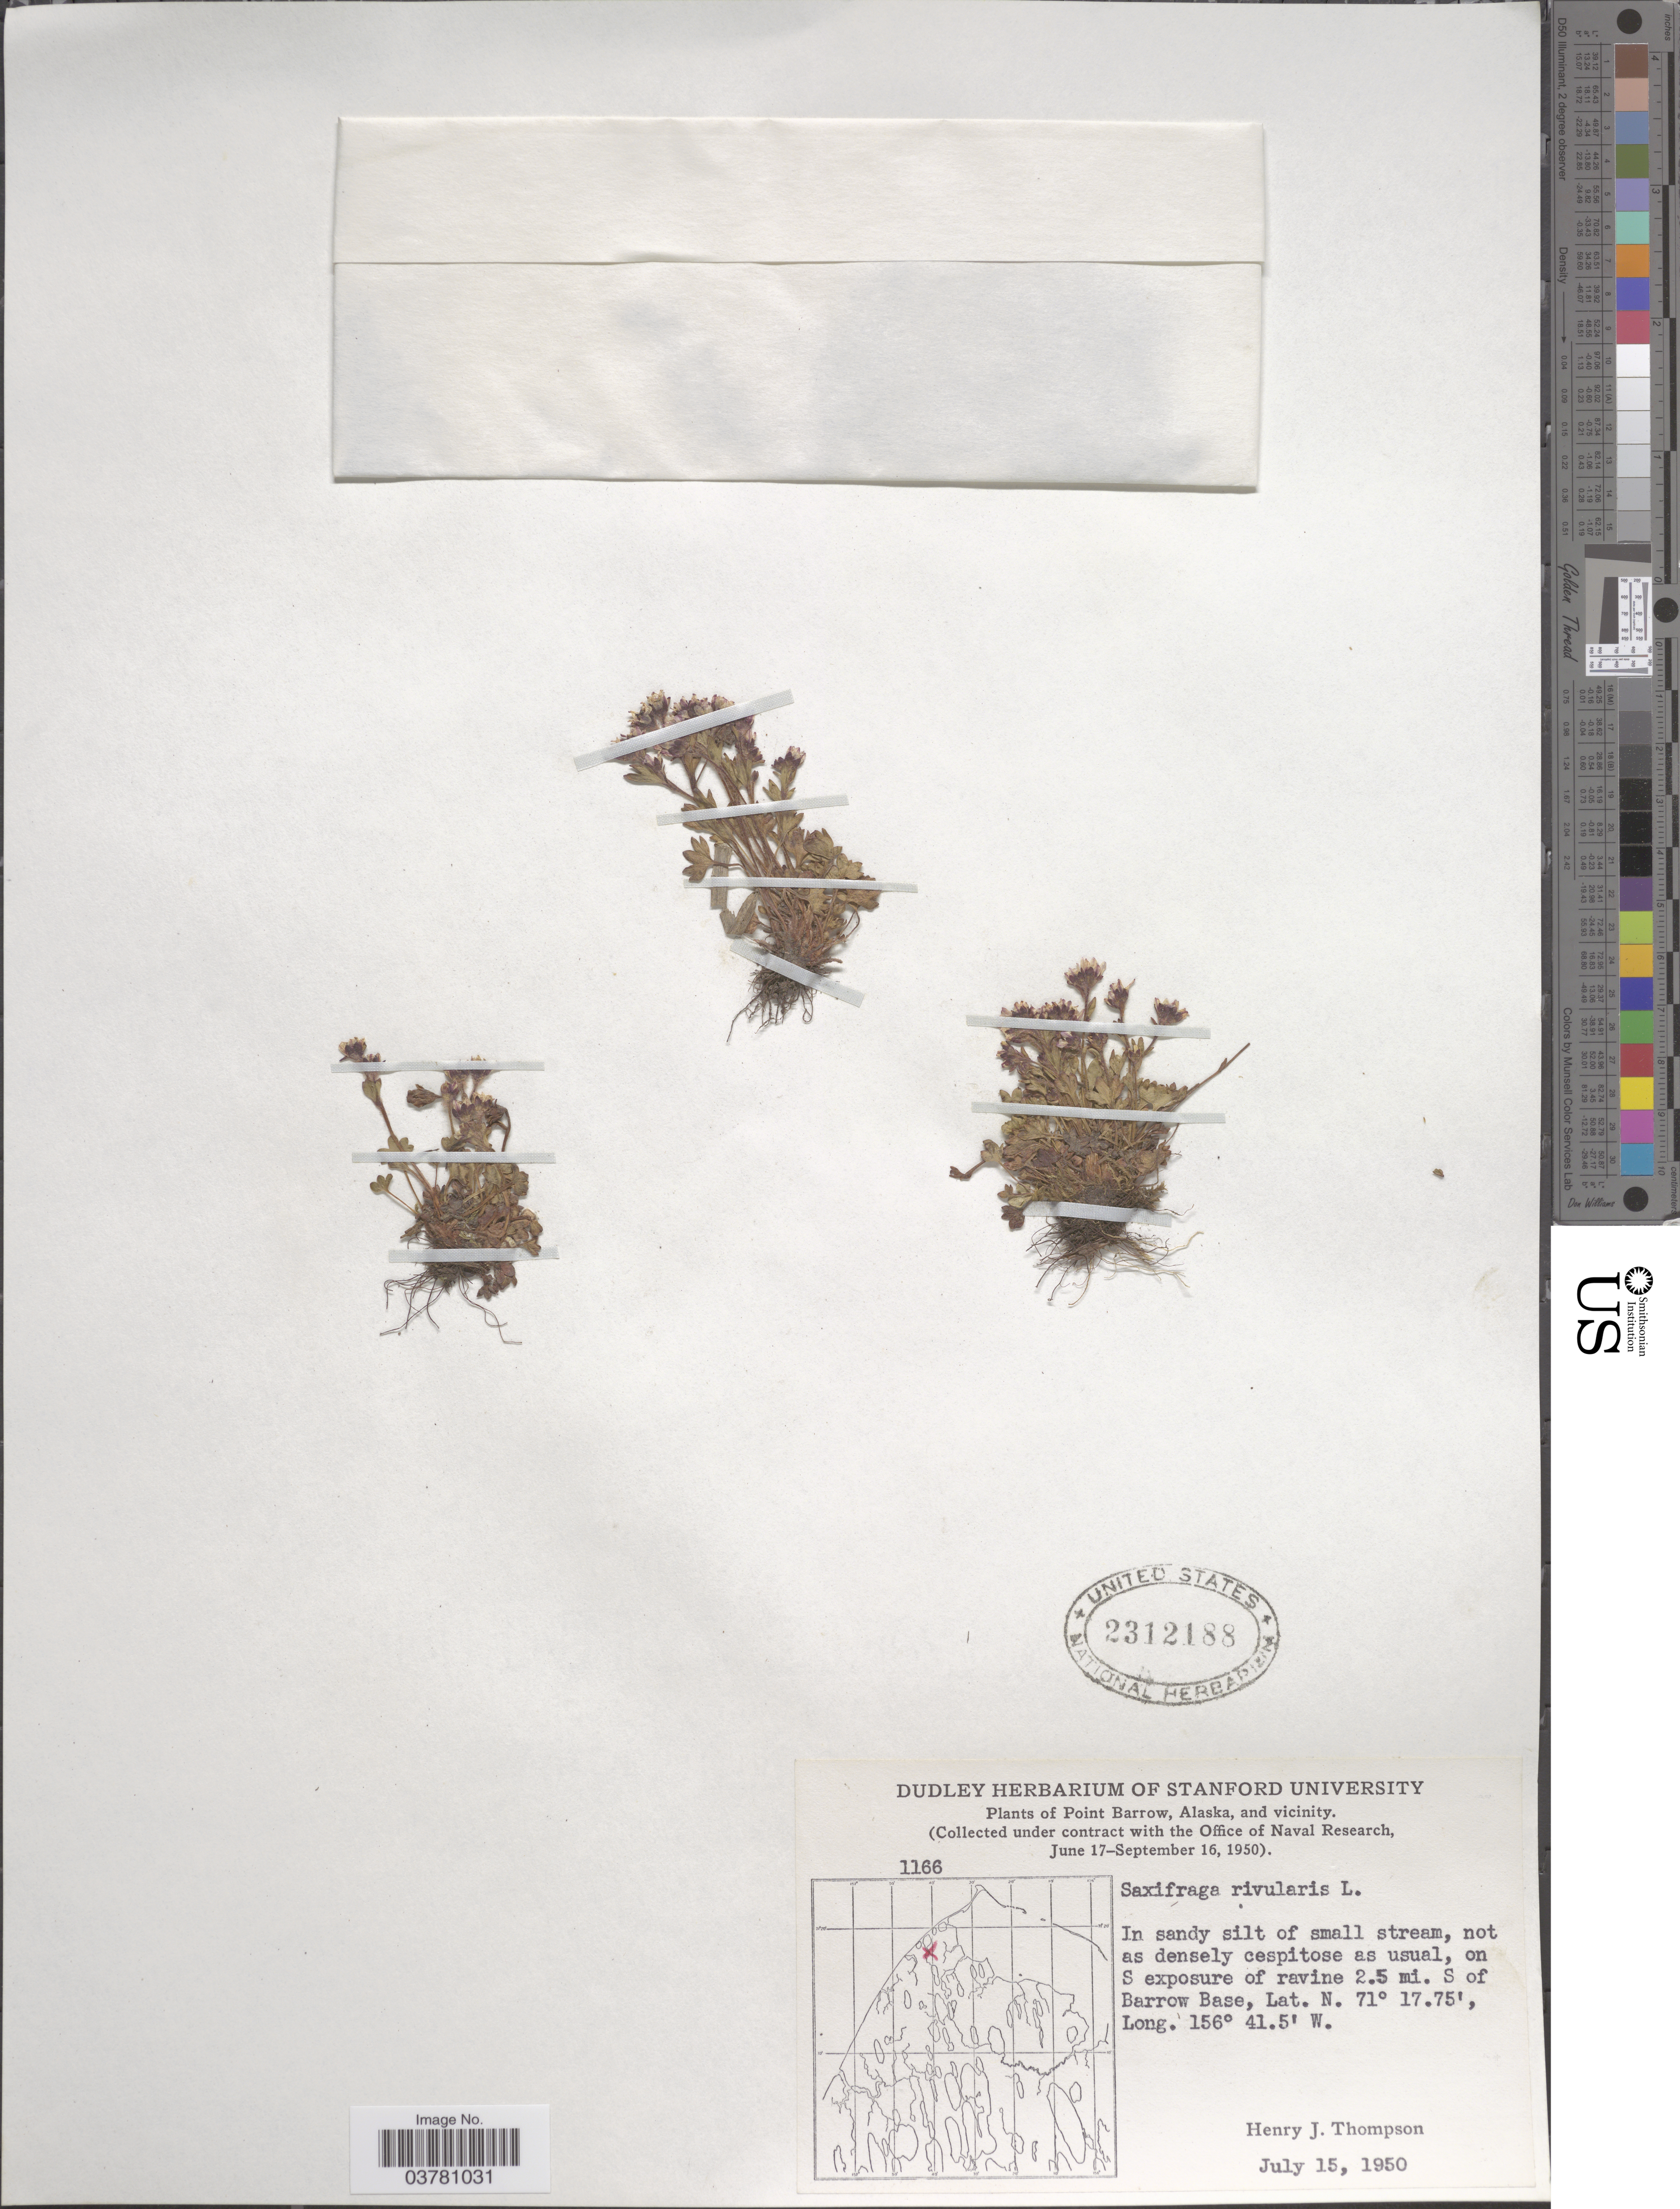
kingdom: Plantae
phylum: Tracheophyta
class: Magnoliopsida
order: Saxifragales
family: Saxifragaceae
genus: Saxifraga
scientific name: Saxifraga rivularis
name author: L.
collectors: H. J. Thompson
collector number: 1166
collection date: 1950-07-15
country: United States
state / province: Alaska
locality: Point Barrow, Alaska, and vicinity. On S exposure of ravine 2.5 mi. S of Barrow Base.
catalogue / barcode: US 2312188